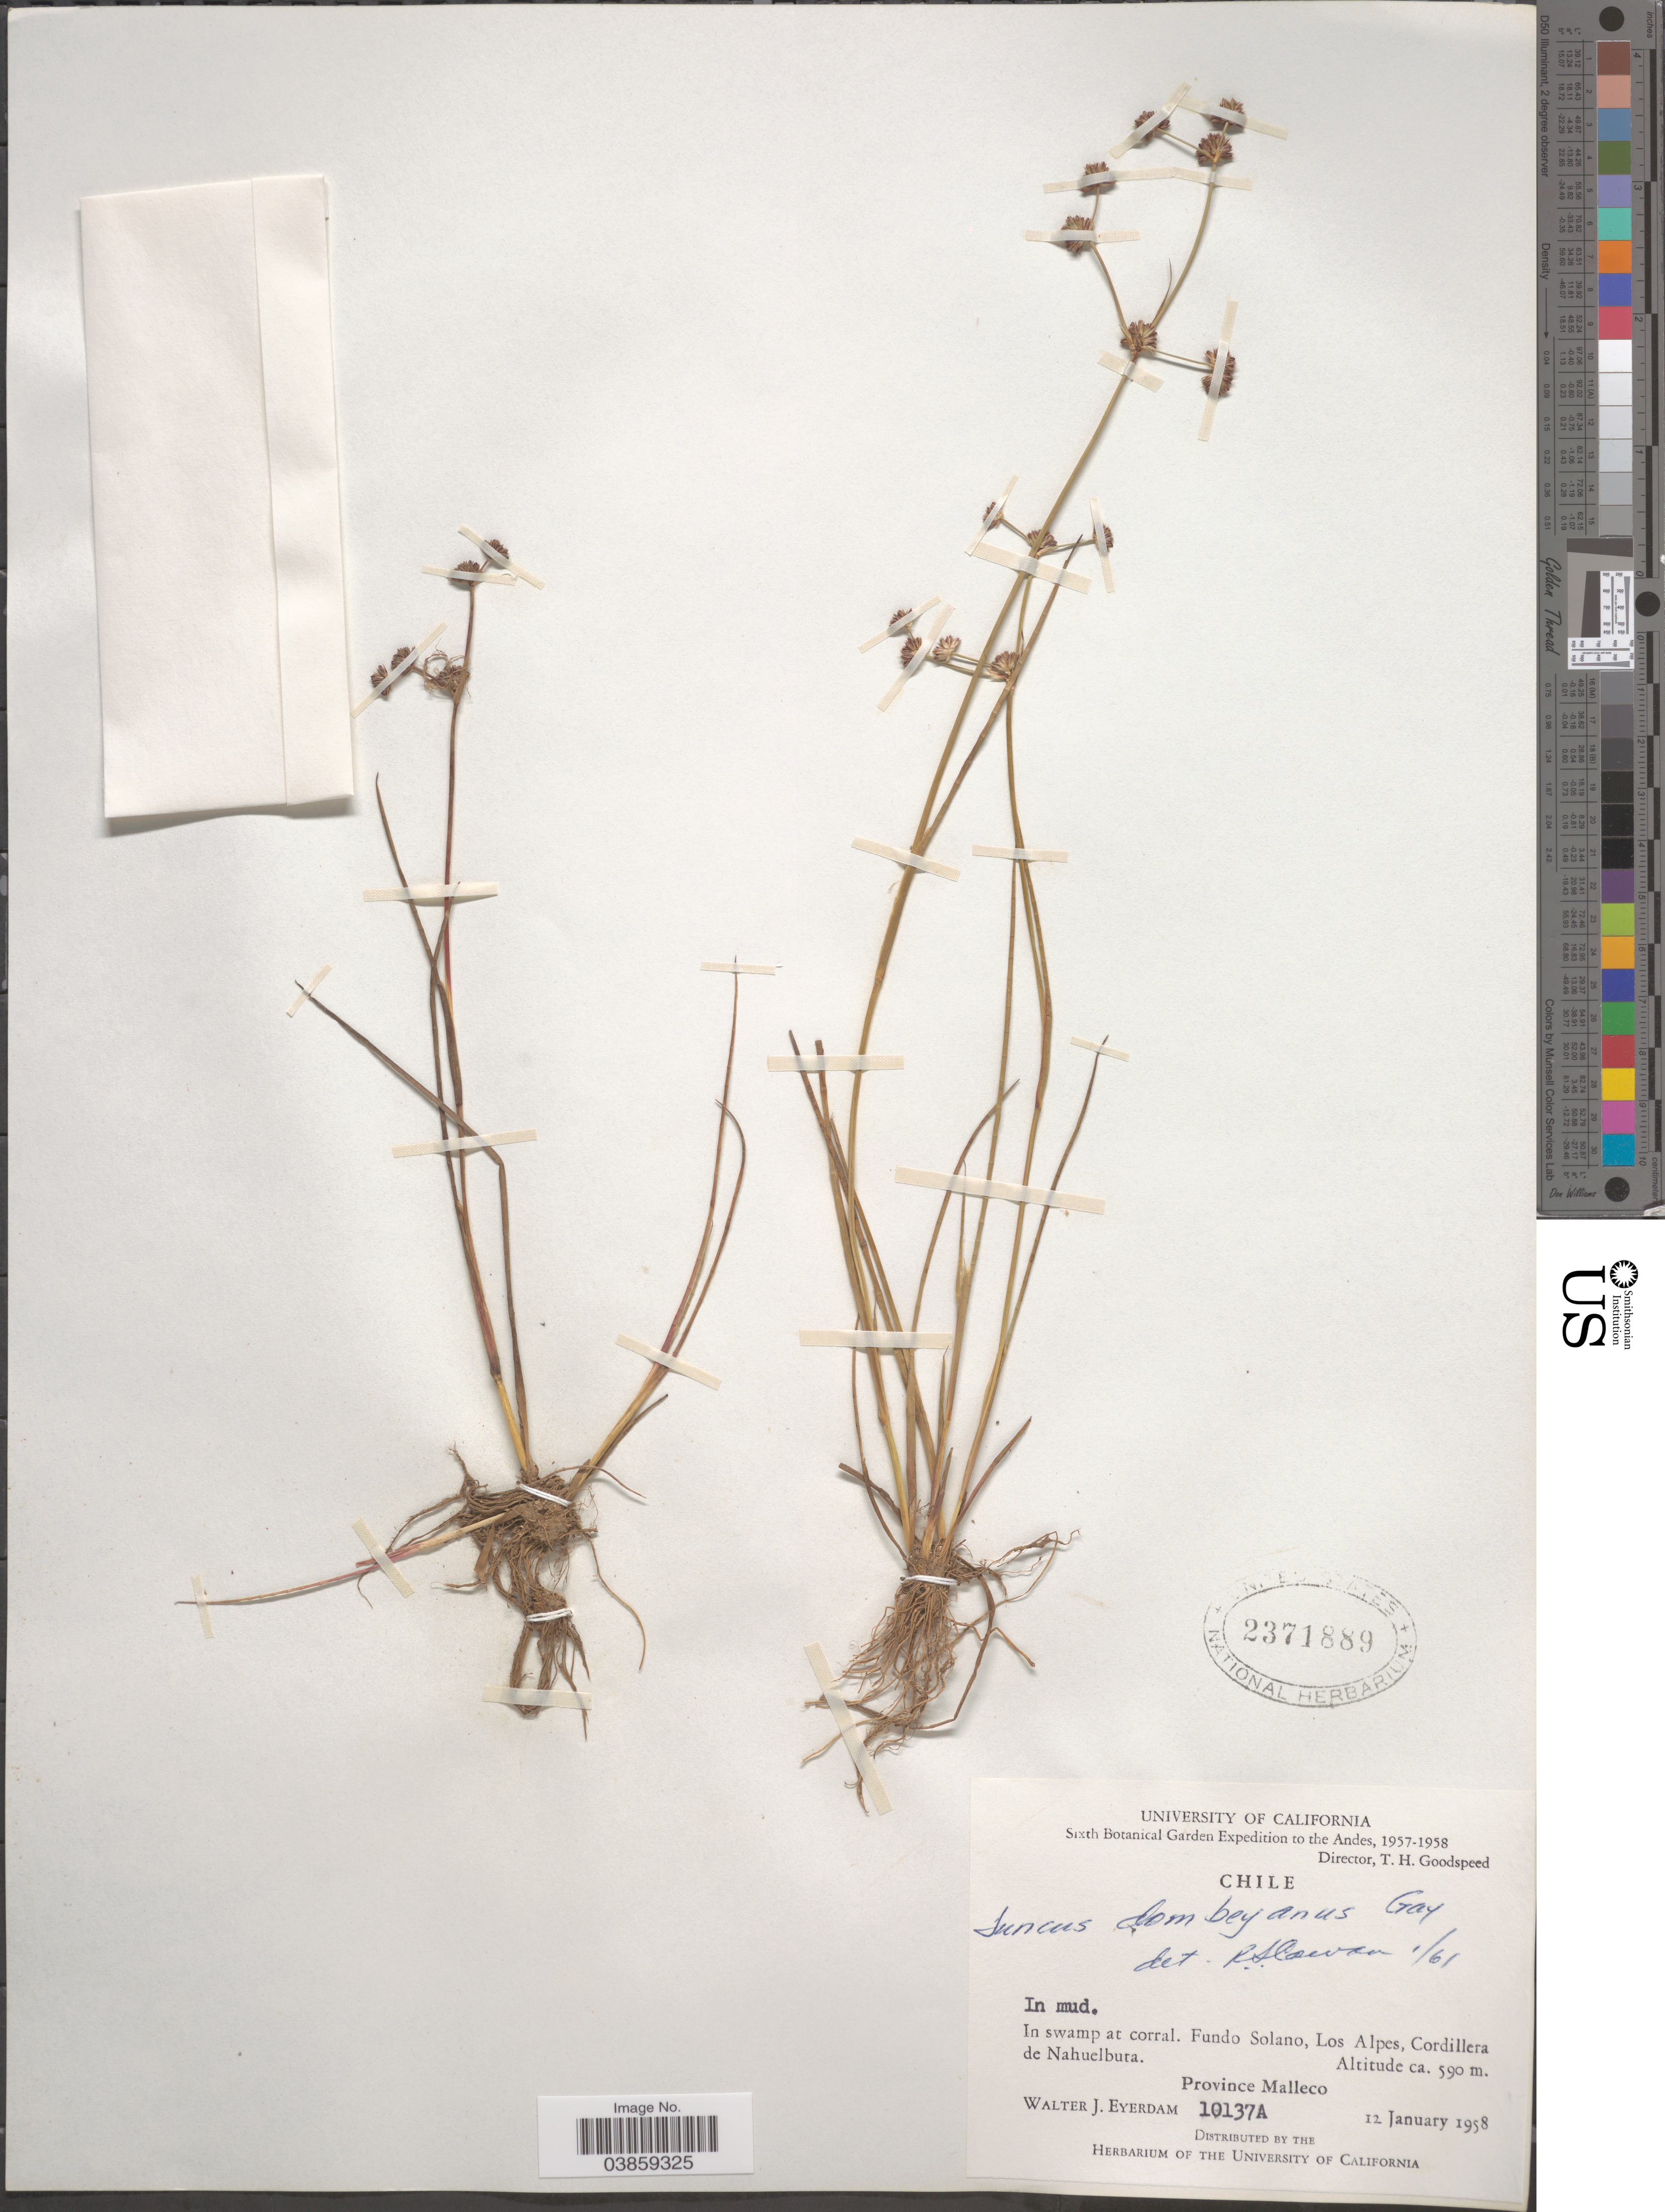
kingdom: Plantae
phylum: Tracheophyta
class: Liliopsida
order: Poales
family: Juncaceae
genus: Juncus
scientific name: Juncus dombeyanus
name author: J. Gay ex Laharpe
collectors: W. J. Eyerdam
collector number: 10137A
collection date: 1958-01-12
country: Chile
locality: Andes. In swamp at corral. Fundo Solano, Los Alpes, Cordillera de Nahuelbuta. Province Malleco.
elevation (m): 590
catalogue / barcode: US 2371889